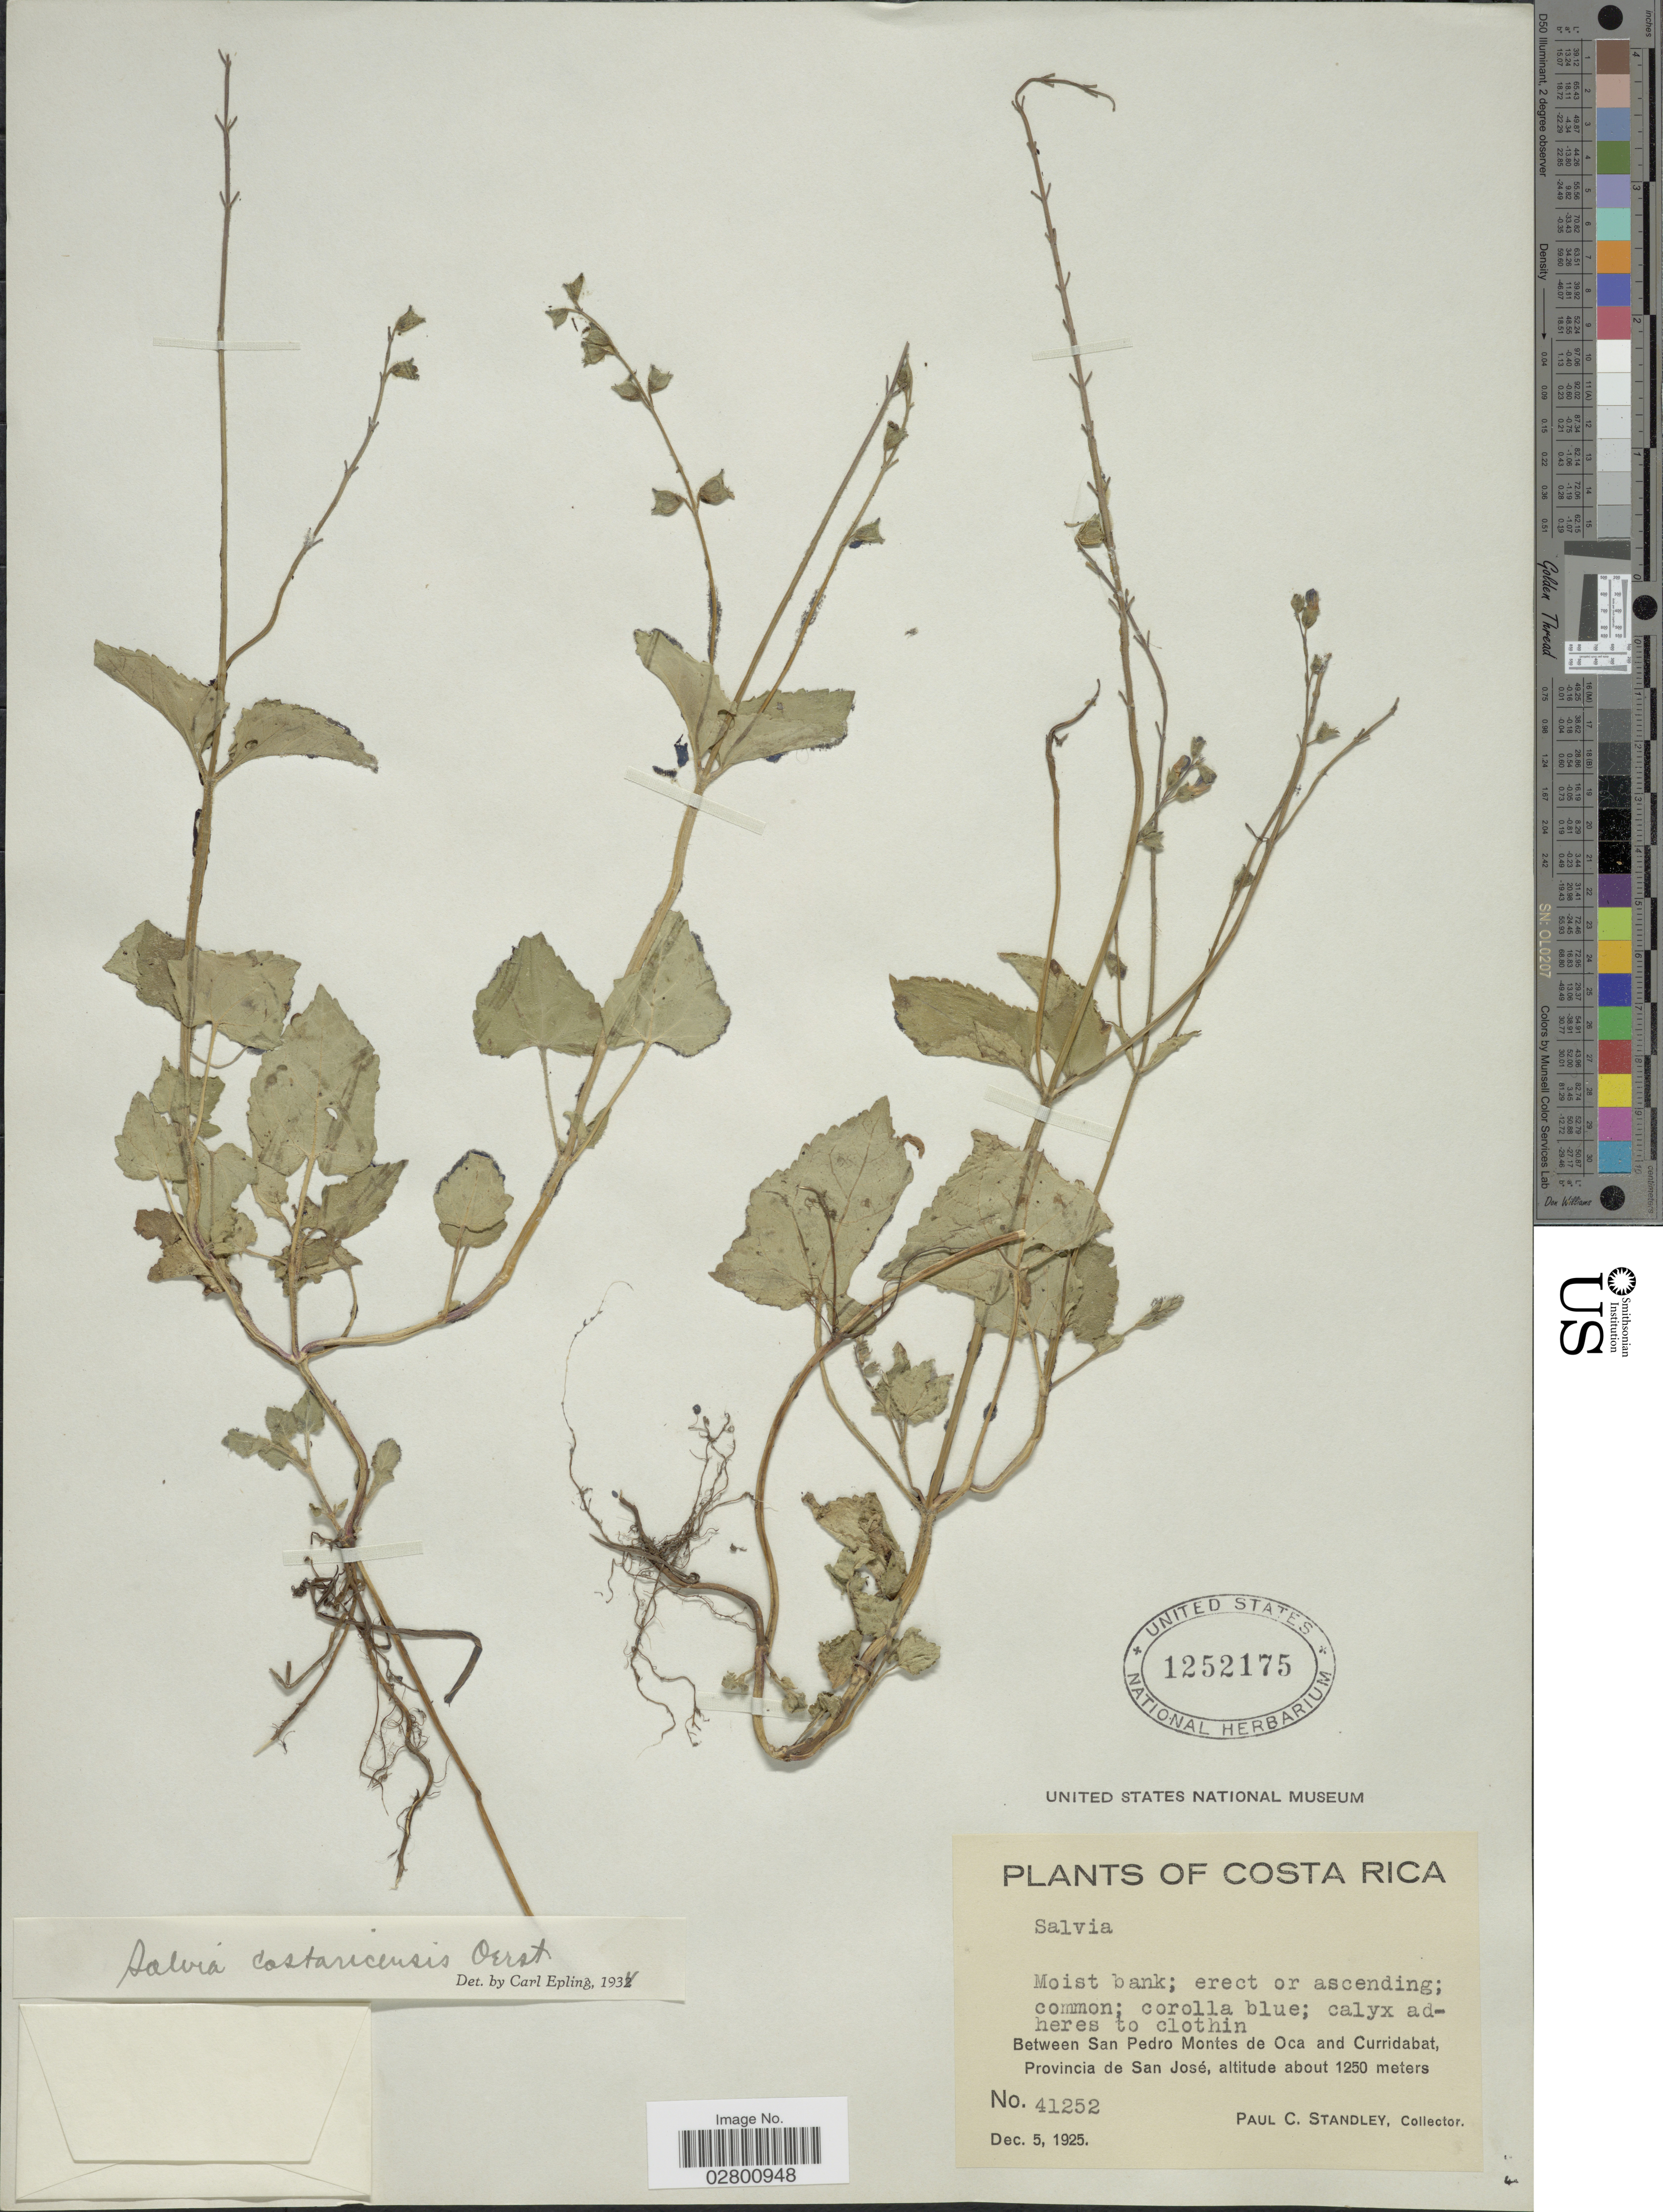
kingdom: Plantae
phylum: Tracheophyta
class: Magnoliopsida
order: Lamiales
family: Lamiaceae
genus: Salvia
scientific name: Salvia costaricensis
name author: Oerst.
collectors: P. C. Standley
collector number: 41252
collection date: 1925-12-05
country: Costa Rica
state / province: San José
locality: Between San Pedro Montes de Oca and Curridabat, Provincia de San José.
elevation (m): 1250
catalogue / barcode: US 1252175